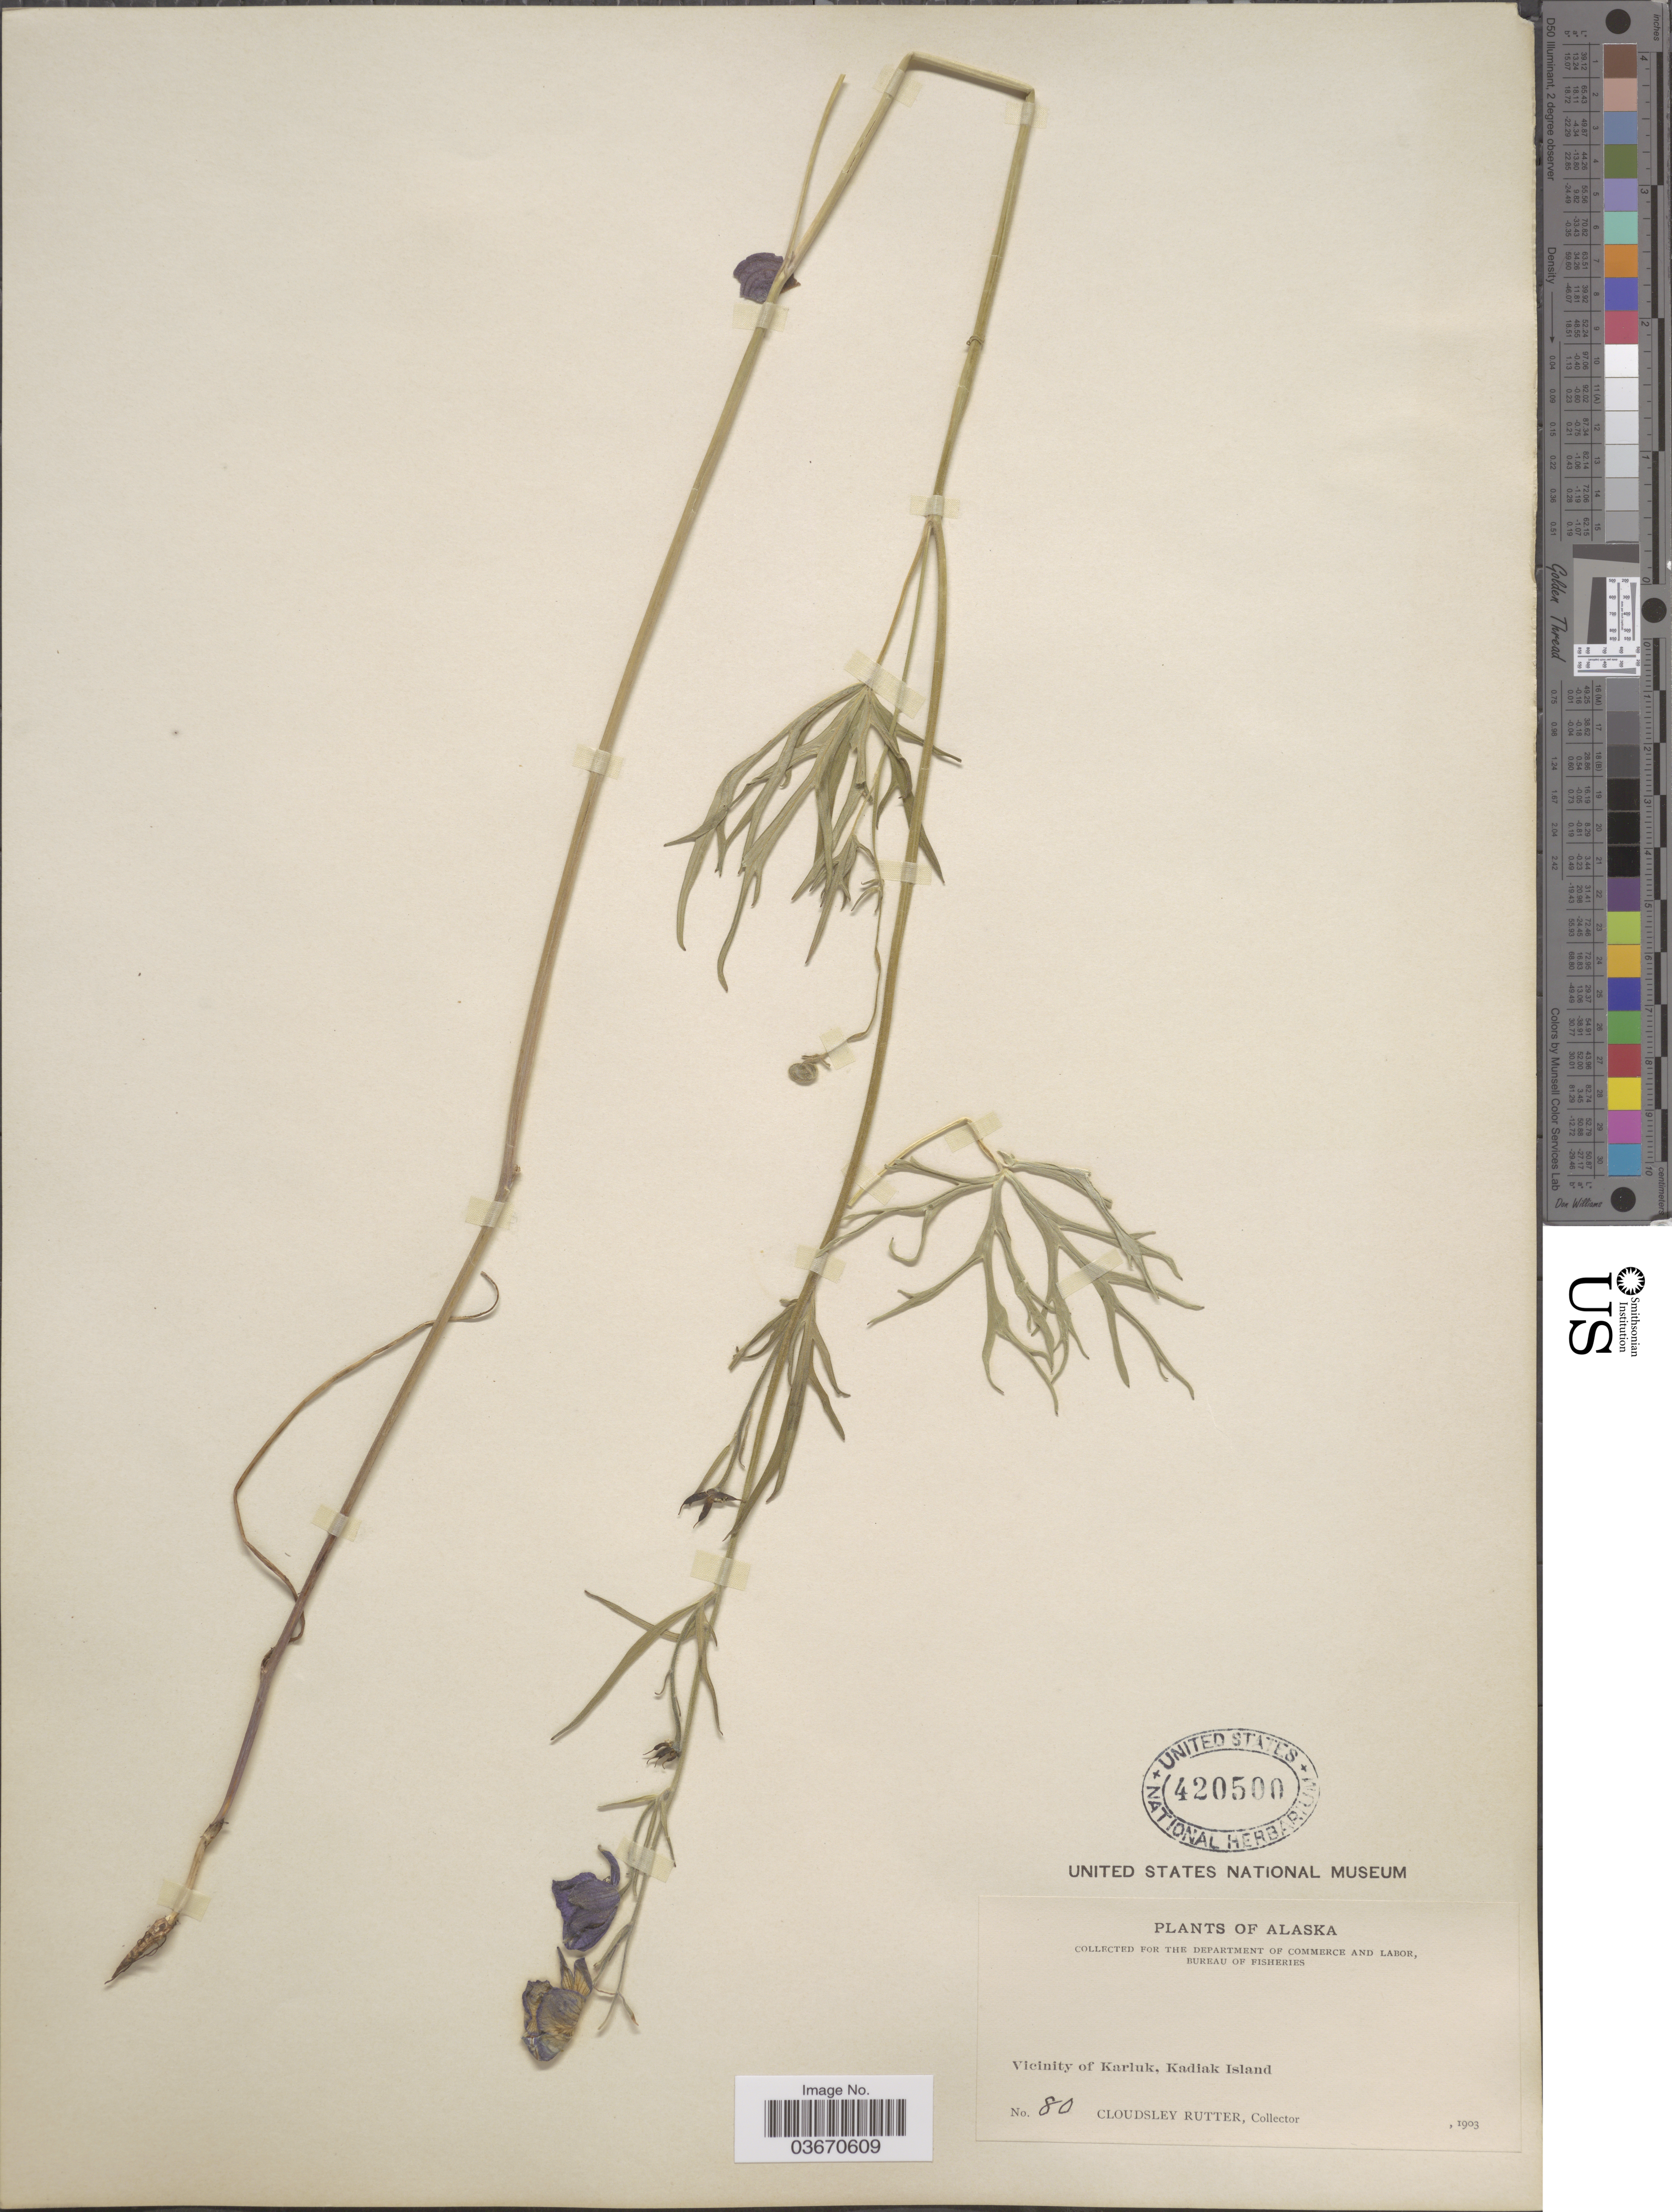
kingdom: Plantae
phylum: Tracheophyta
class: Magnoliopsida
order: Ranunculales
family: Ranunculaceae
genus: Aconitum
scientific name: Aconitum delphinifolium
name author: DC.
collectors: C. Rutter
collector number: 80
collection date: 1903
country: United States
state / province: Alaska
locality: Vicinity of Karluk, Kadiak Island.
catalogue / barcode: US 420500